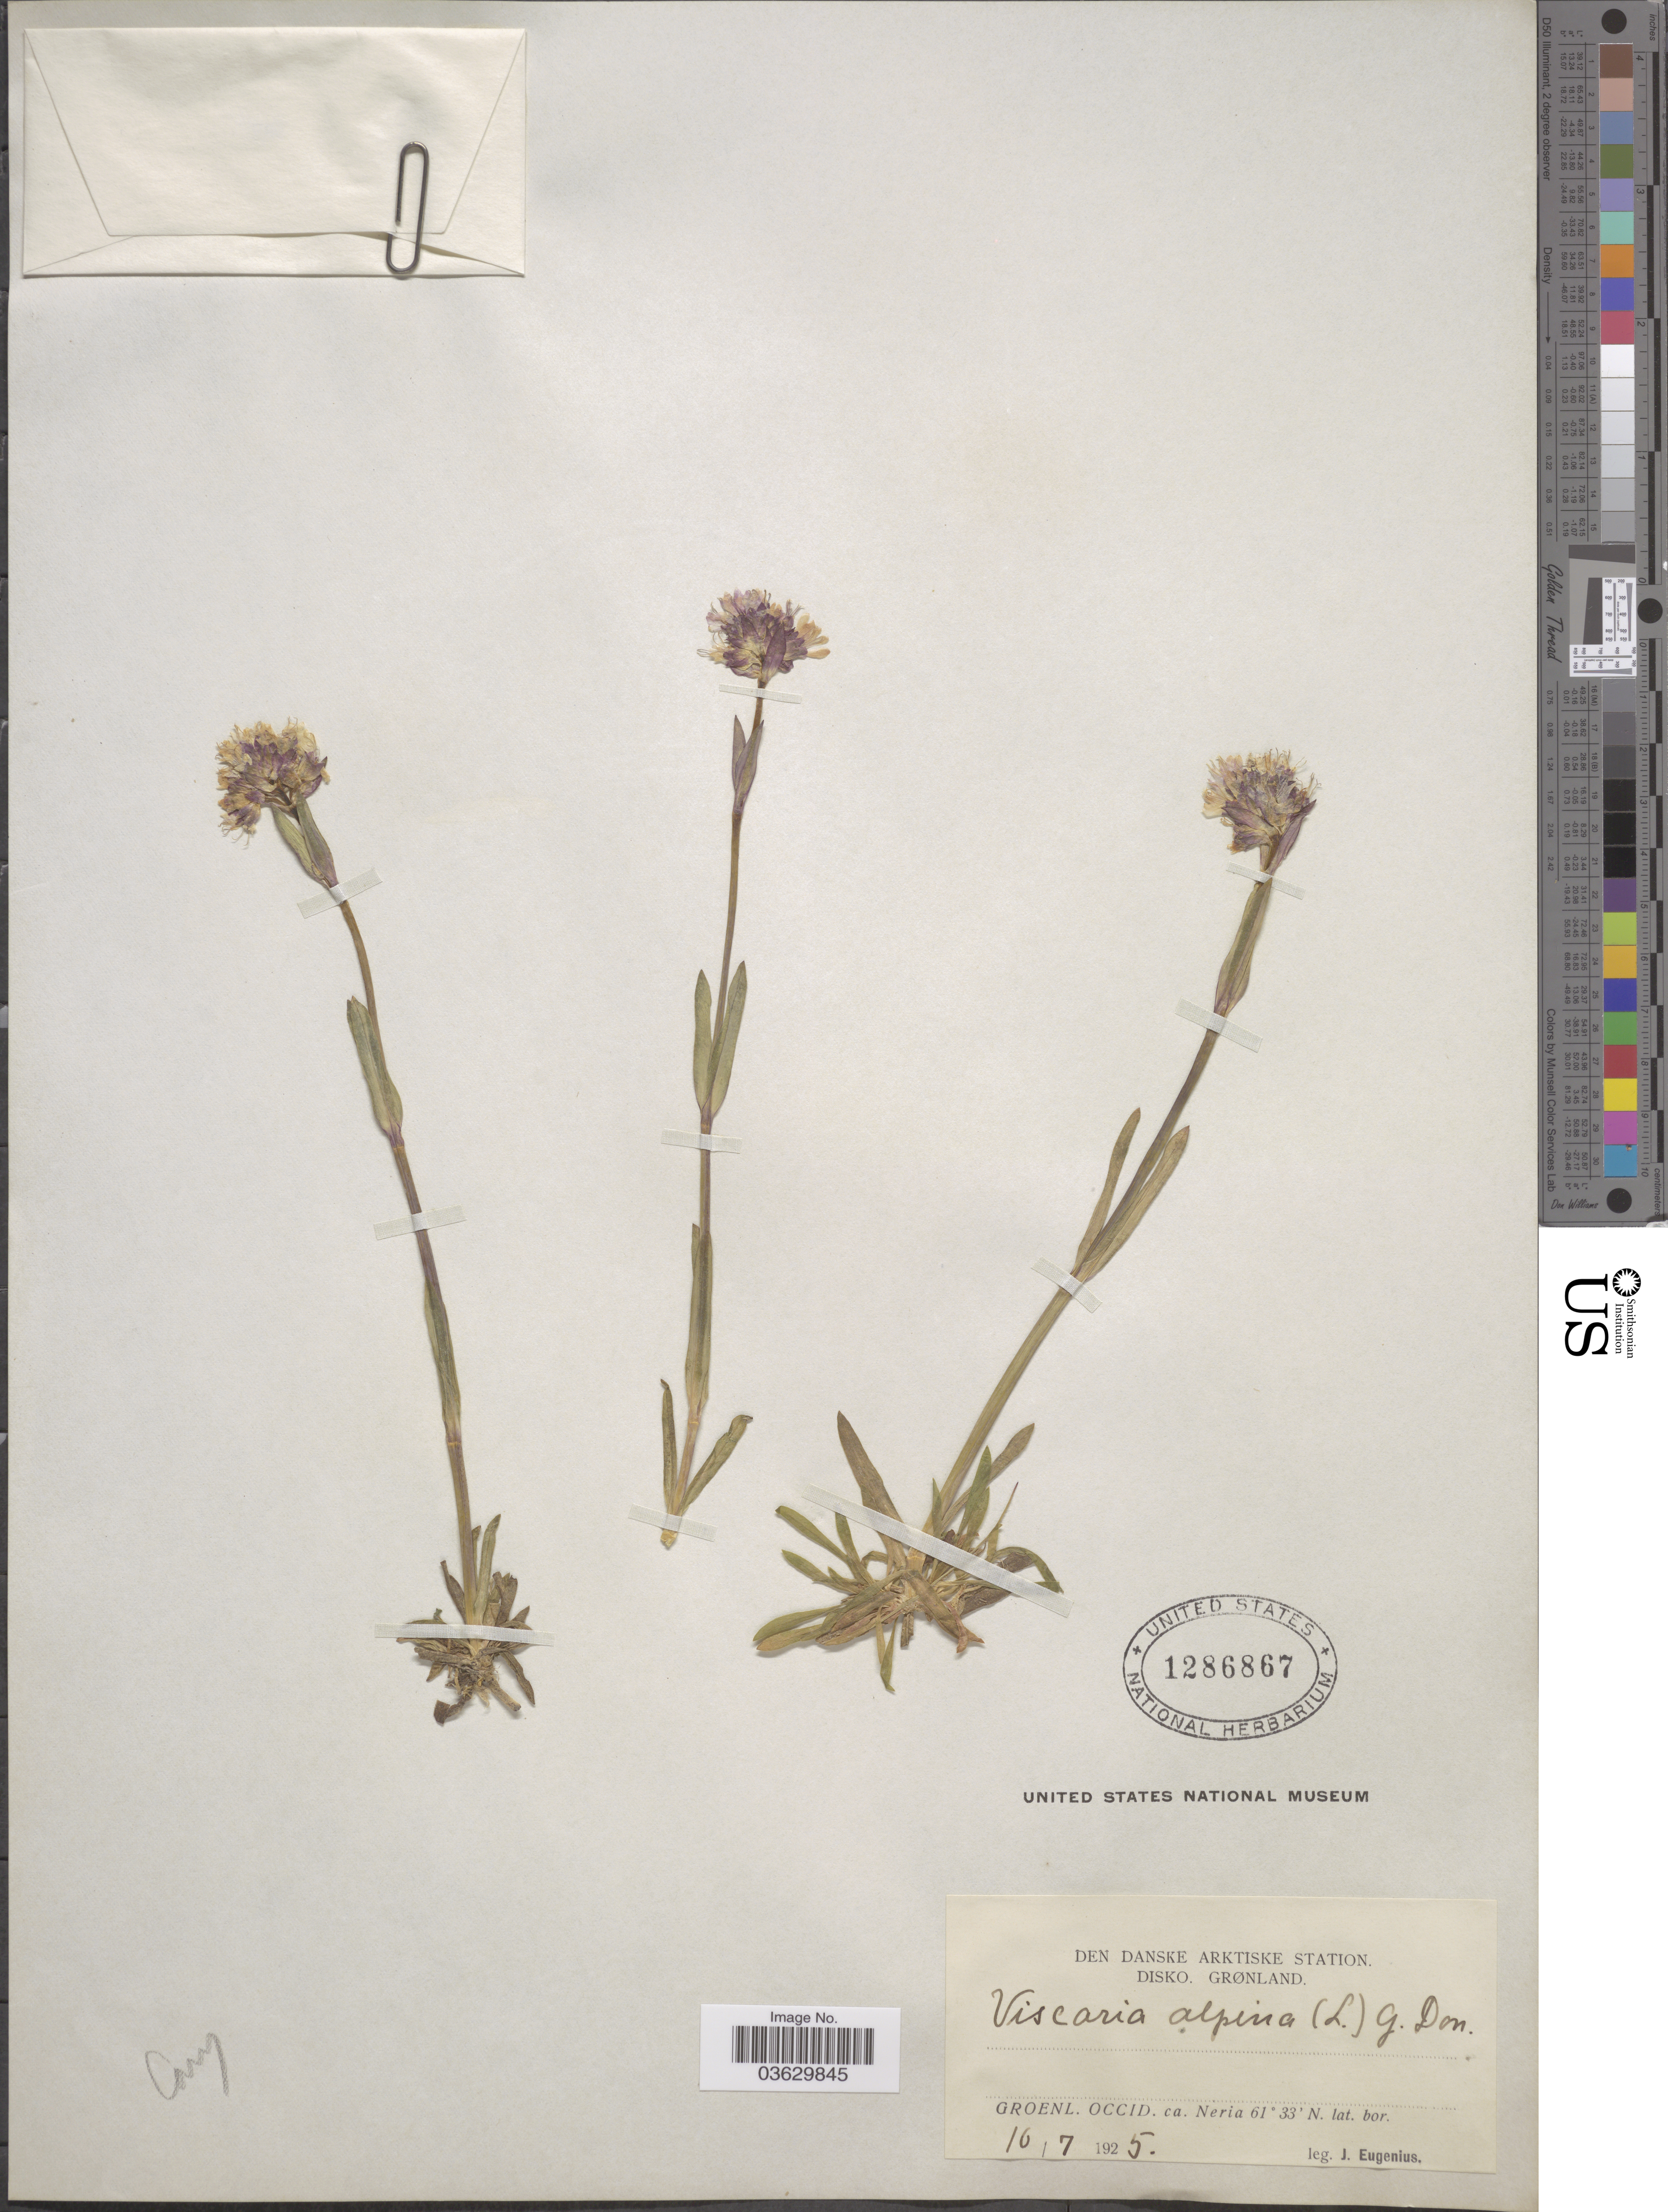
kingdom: Plantae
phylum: Tracheophyta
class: Magnoliopsida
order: Caryophyllales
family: Caryophyllaceae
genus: Viscaria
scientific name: Viscaria alpina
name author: (L.) G. Don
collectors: J. Eugenius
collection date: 1925-07-16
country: Greenland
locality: Den Danske Arktiske Station. Disko. Grønland. Groenl. Occid. ca. Neria.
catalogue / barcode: US 1286867